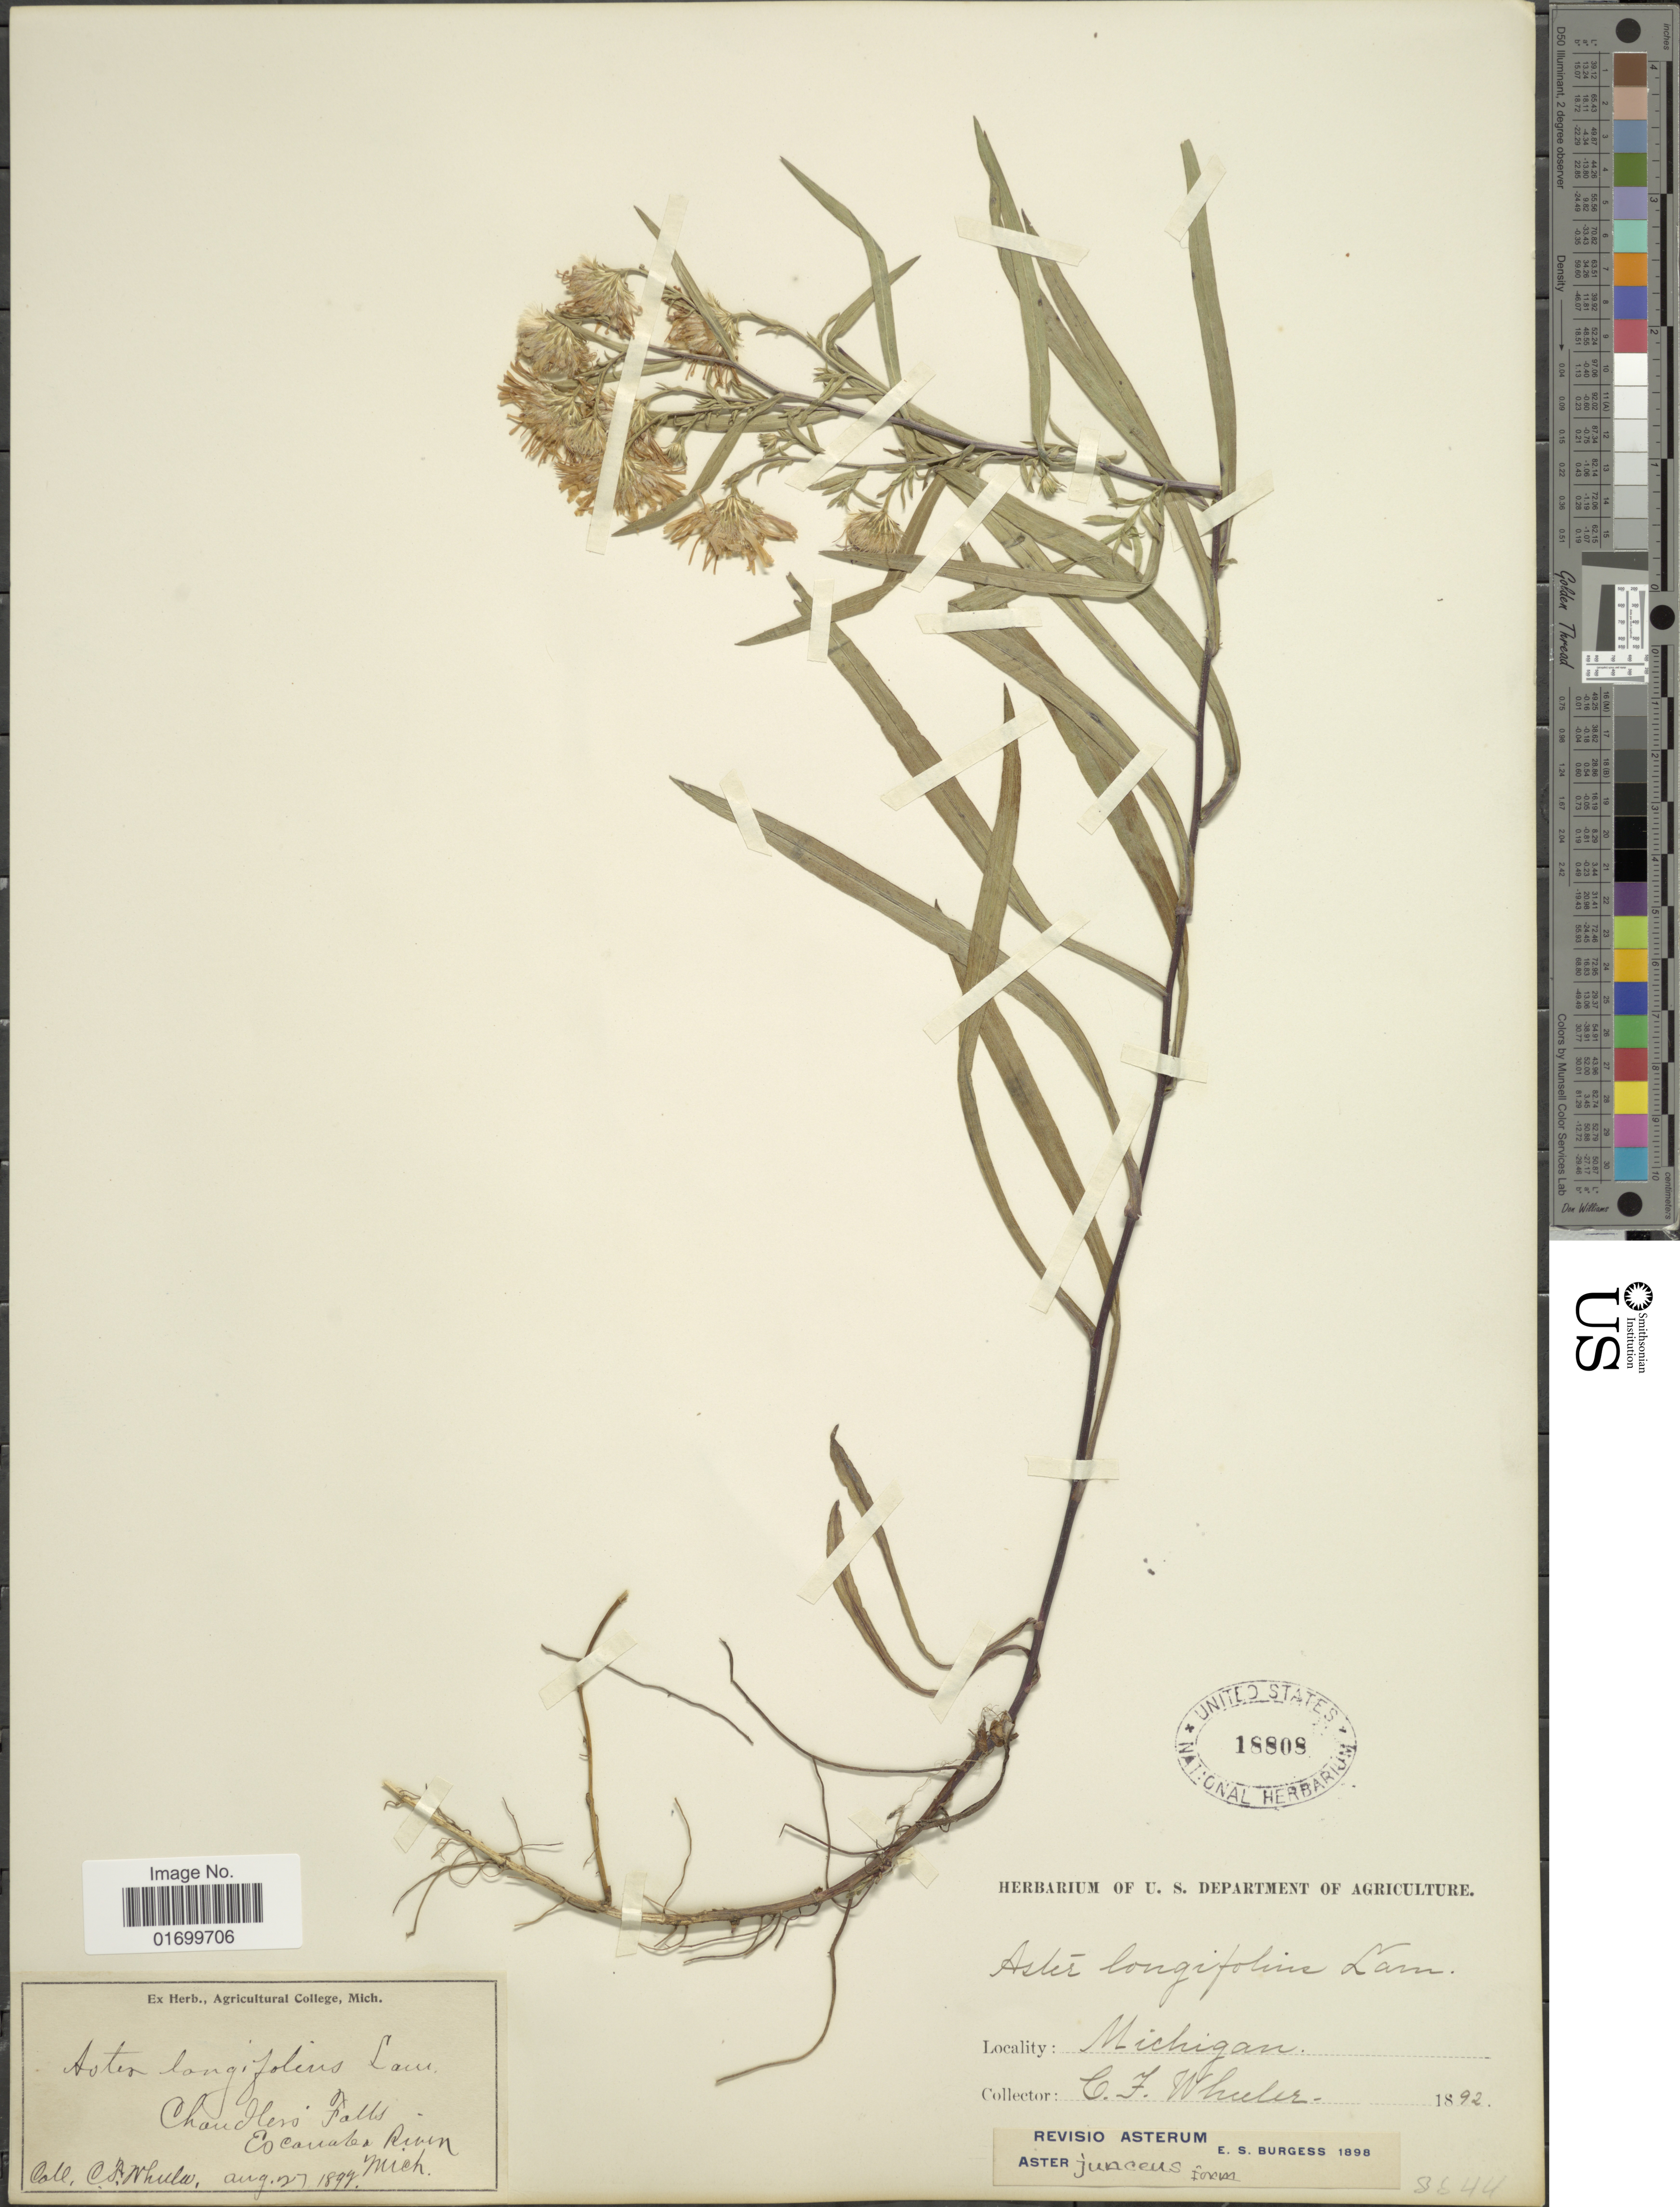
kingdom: Plantae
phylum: Tracheophyta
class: Magnoliopsida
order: Asterales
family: Asteraceae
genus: Symphyotrichum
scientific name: Symphyotrichum boreale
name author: (Torr. & A. Gray) Á. Löve & D. Löve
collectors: C. Wheeler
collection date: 1892-08-27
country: United States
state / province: Michigan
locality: Chanders Falls, Eocante, River.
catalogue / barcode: US 18808